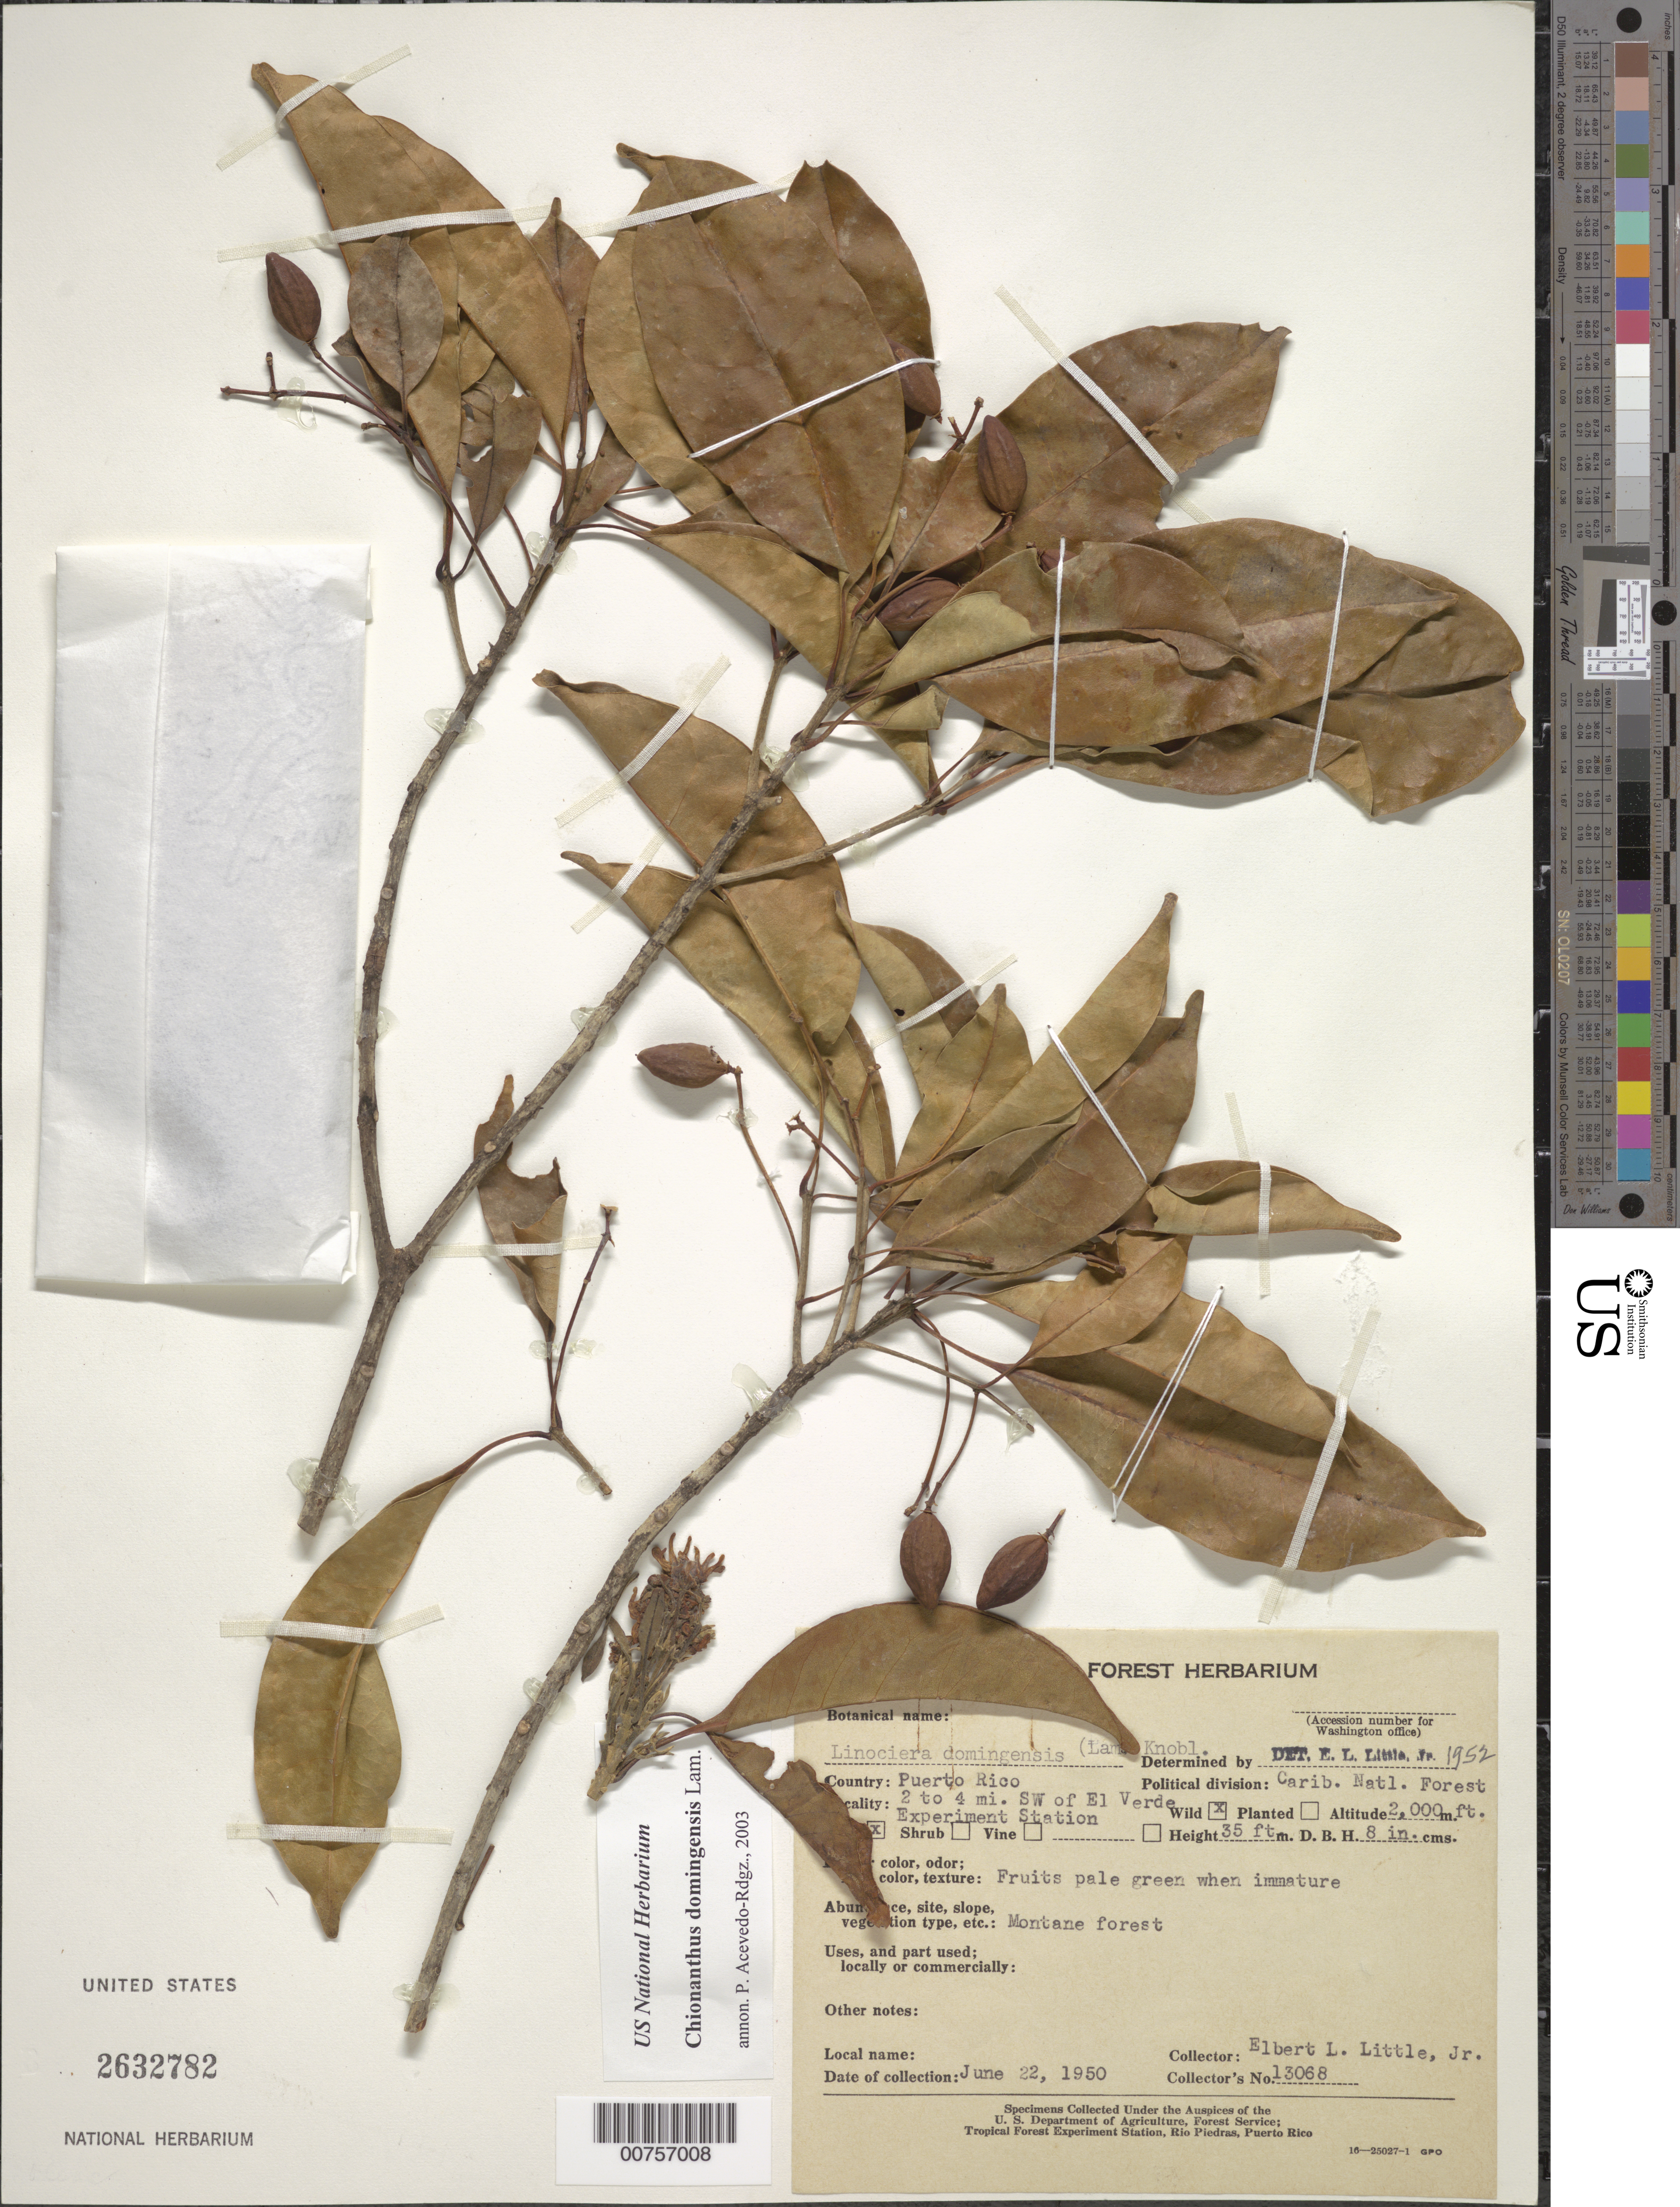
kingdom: Plantae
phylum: Tracheophyta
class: Magnoliopsida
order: Lamiales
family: Oleaceae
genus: Chionanthus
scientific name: Chionanthus domingensis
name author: Lam.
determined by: Acevedo-Rodríguez, P., (BOT), Smithsonian Institution - National Museum of Natural History (UNITED STATES)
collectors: E. L. Little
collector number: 13068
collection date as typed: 22 Jun 1950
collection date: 1950-06-22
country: Puerto Rico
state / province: Río Grande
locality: Caribbean National Forest; 2 to 4 mi. SW of El Verde Experimental Station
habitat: Montane forest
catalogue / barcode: US 2632782